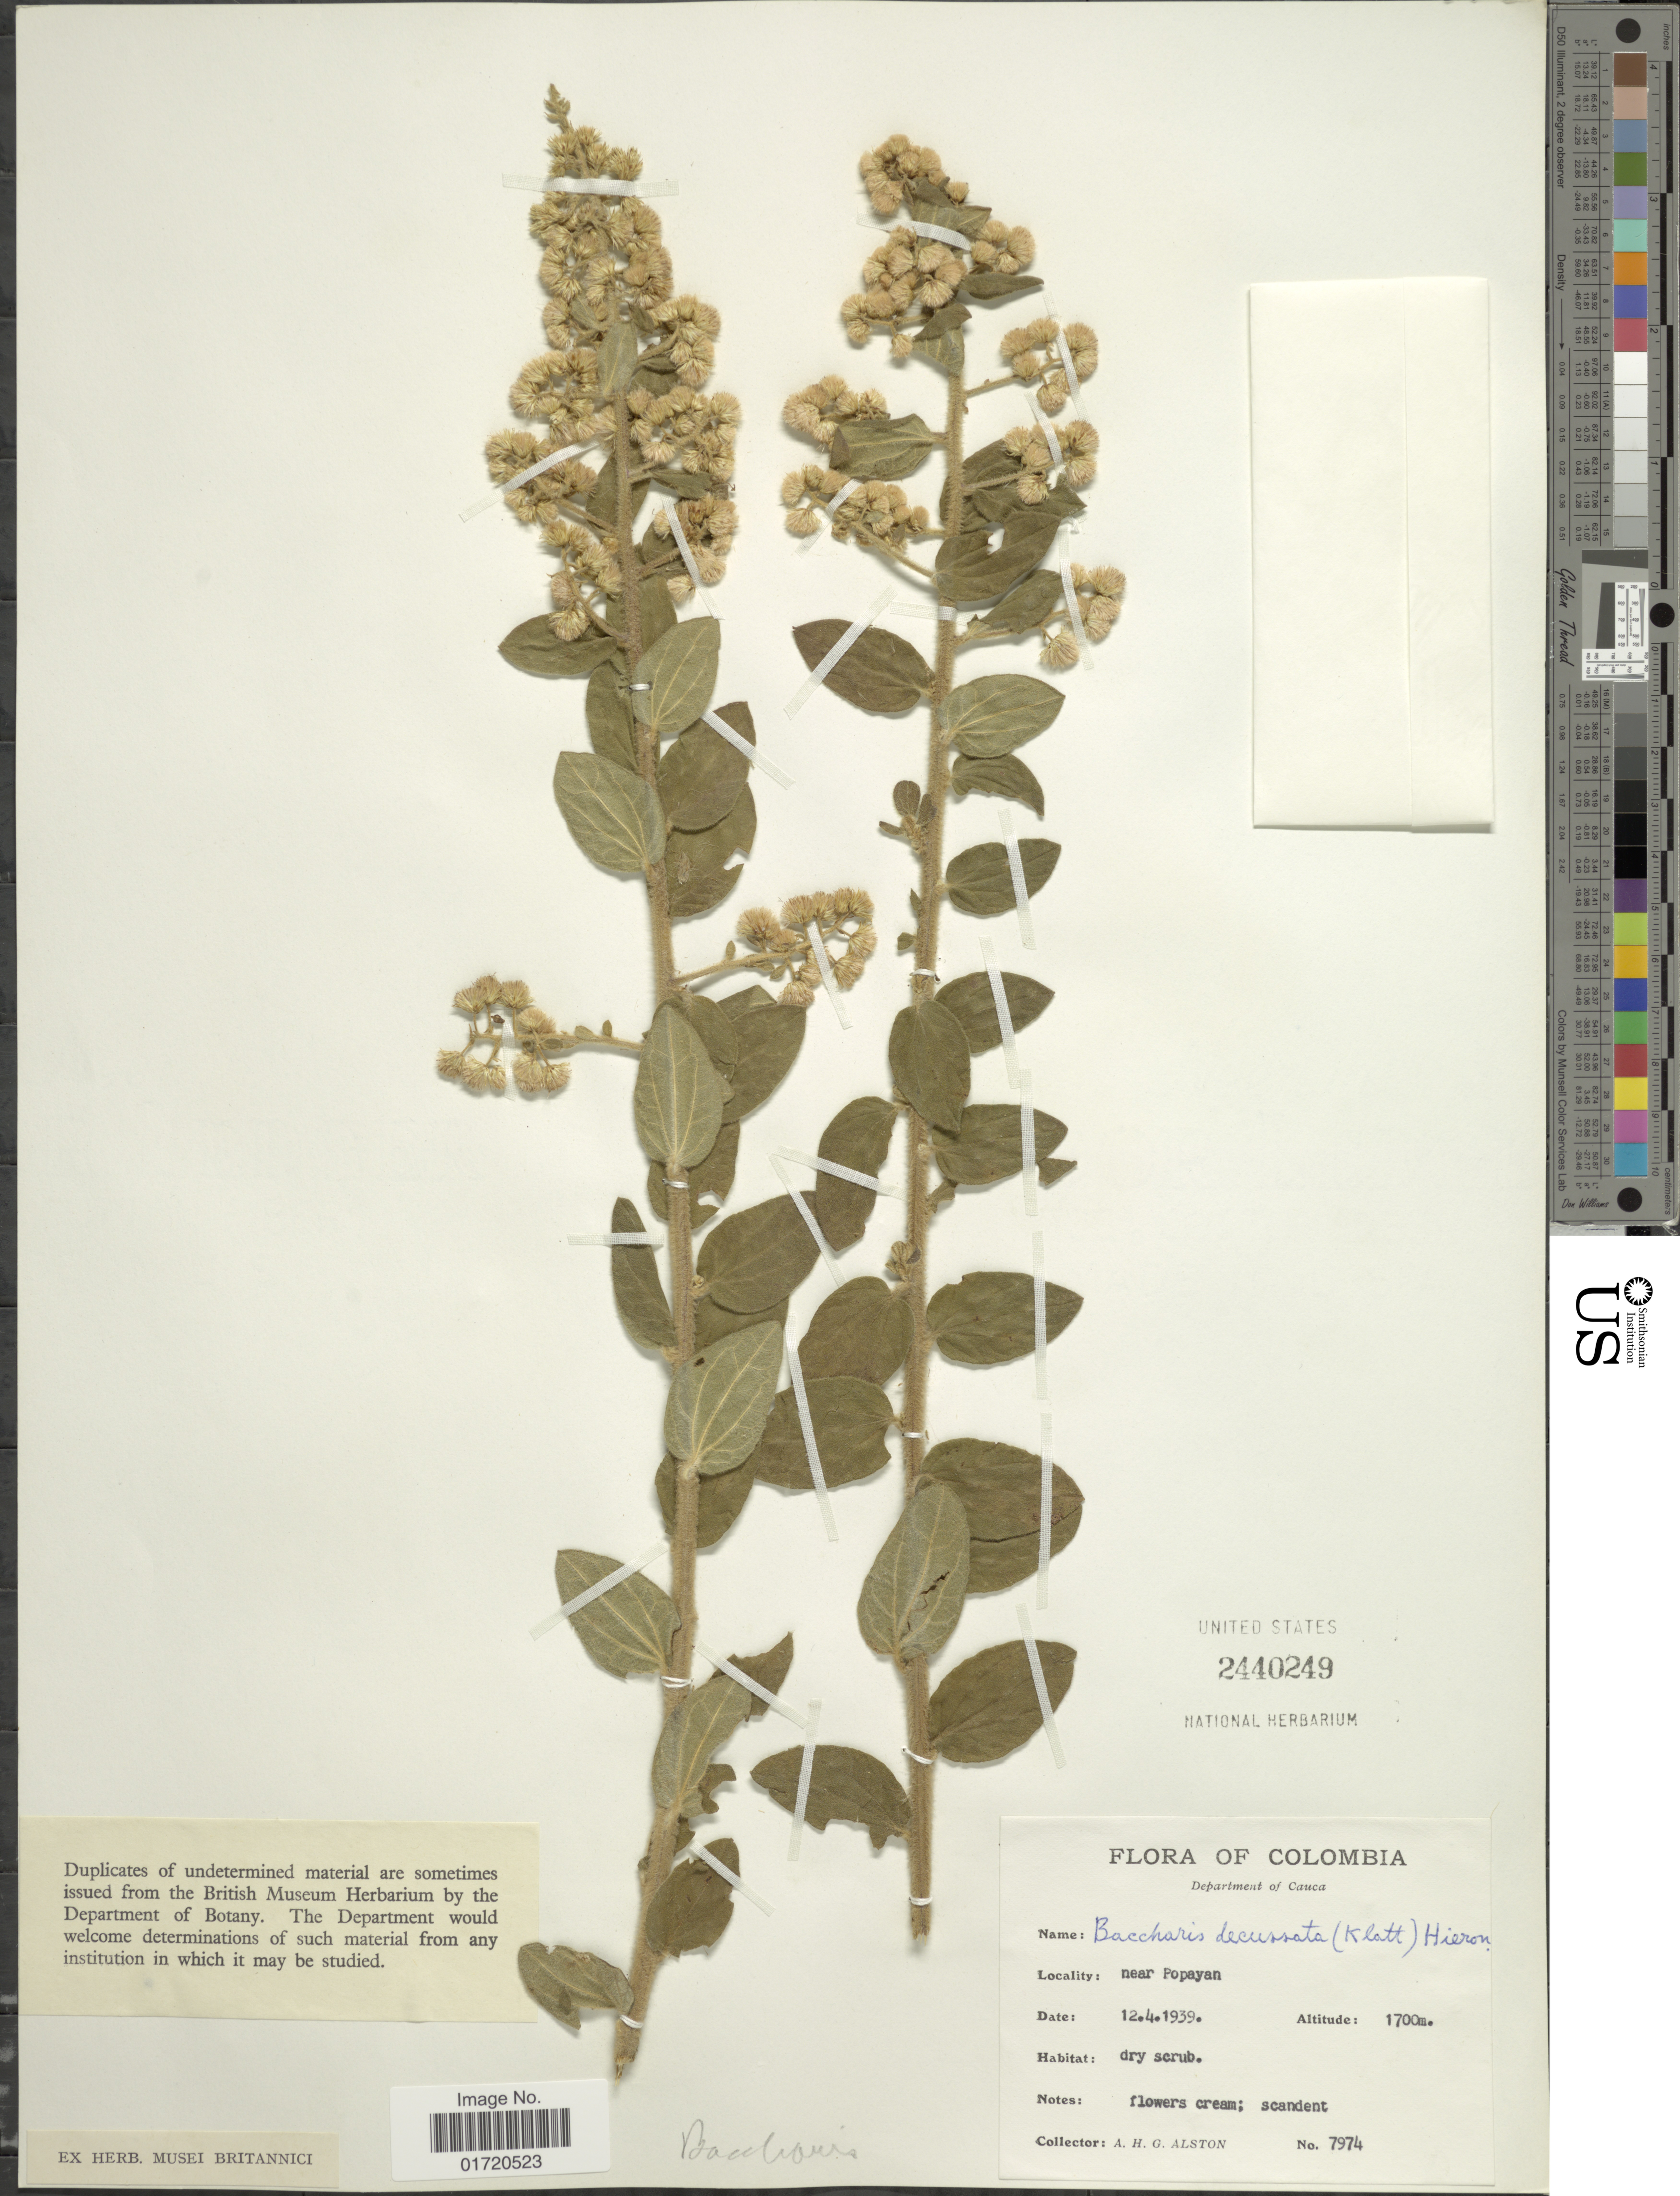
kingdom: Plantae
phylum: Tracheophyta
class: Magnoliopsida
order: Asterales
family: Asteraceae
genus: Baccharis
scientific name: Baccharis decussata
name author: (Klatt) Hieron.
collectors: A. H. Alston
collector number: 7974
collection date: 1939-04-12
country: Colombia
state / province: Cauca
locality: Near Popayan.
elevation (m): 1700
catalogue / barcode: US 2440249